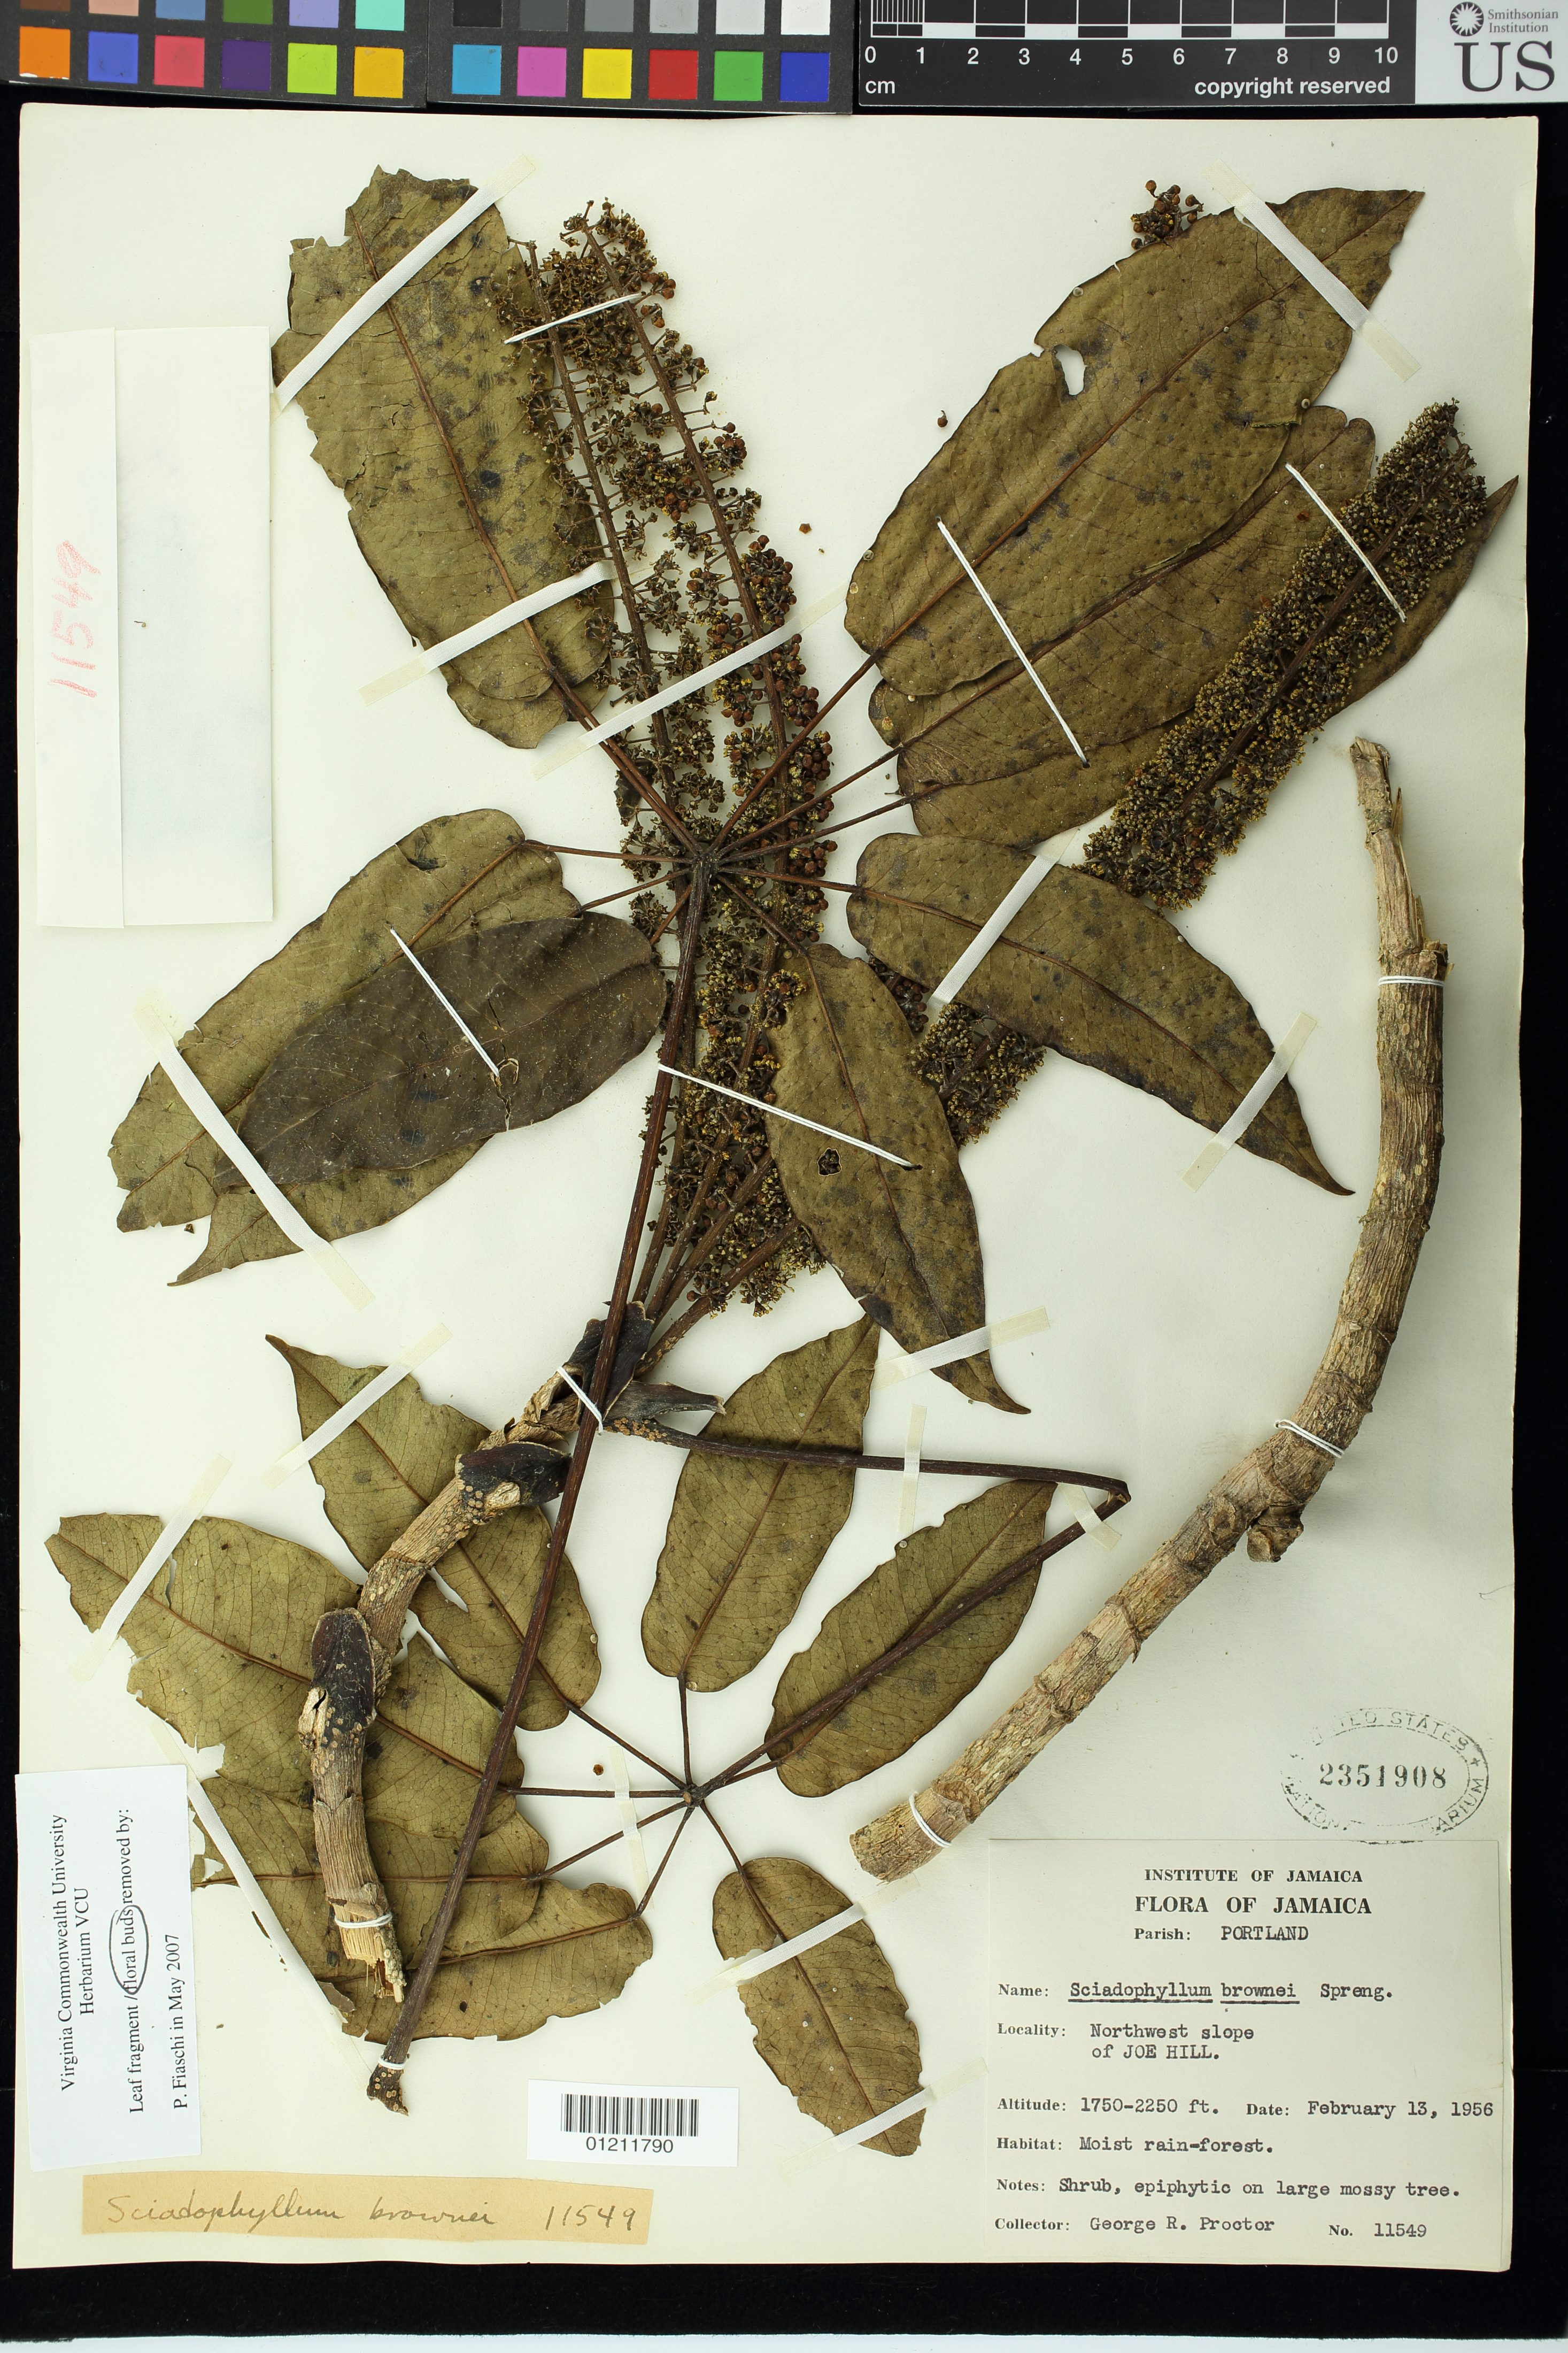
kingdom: Plantae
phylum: Tracheophyta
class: Magnoliopsida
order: Apiales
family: Araliaceae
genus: Schefflera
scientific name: Schefflera sciadophyllum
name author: Harms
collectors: G. Proctor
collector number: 11549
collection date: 1956-02-13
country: Jamaica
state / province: Portland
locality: Parish: Portland. Northwest slope of Joe Hill. Rain-forest.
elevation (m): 533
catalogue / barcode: US 2351908